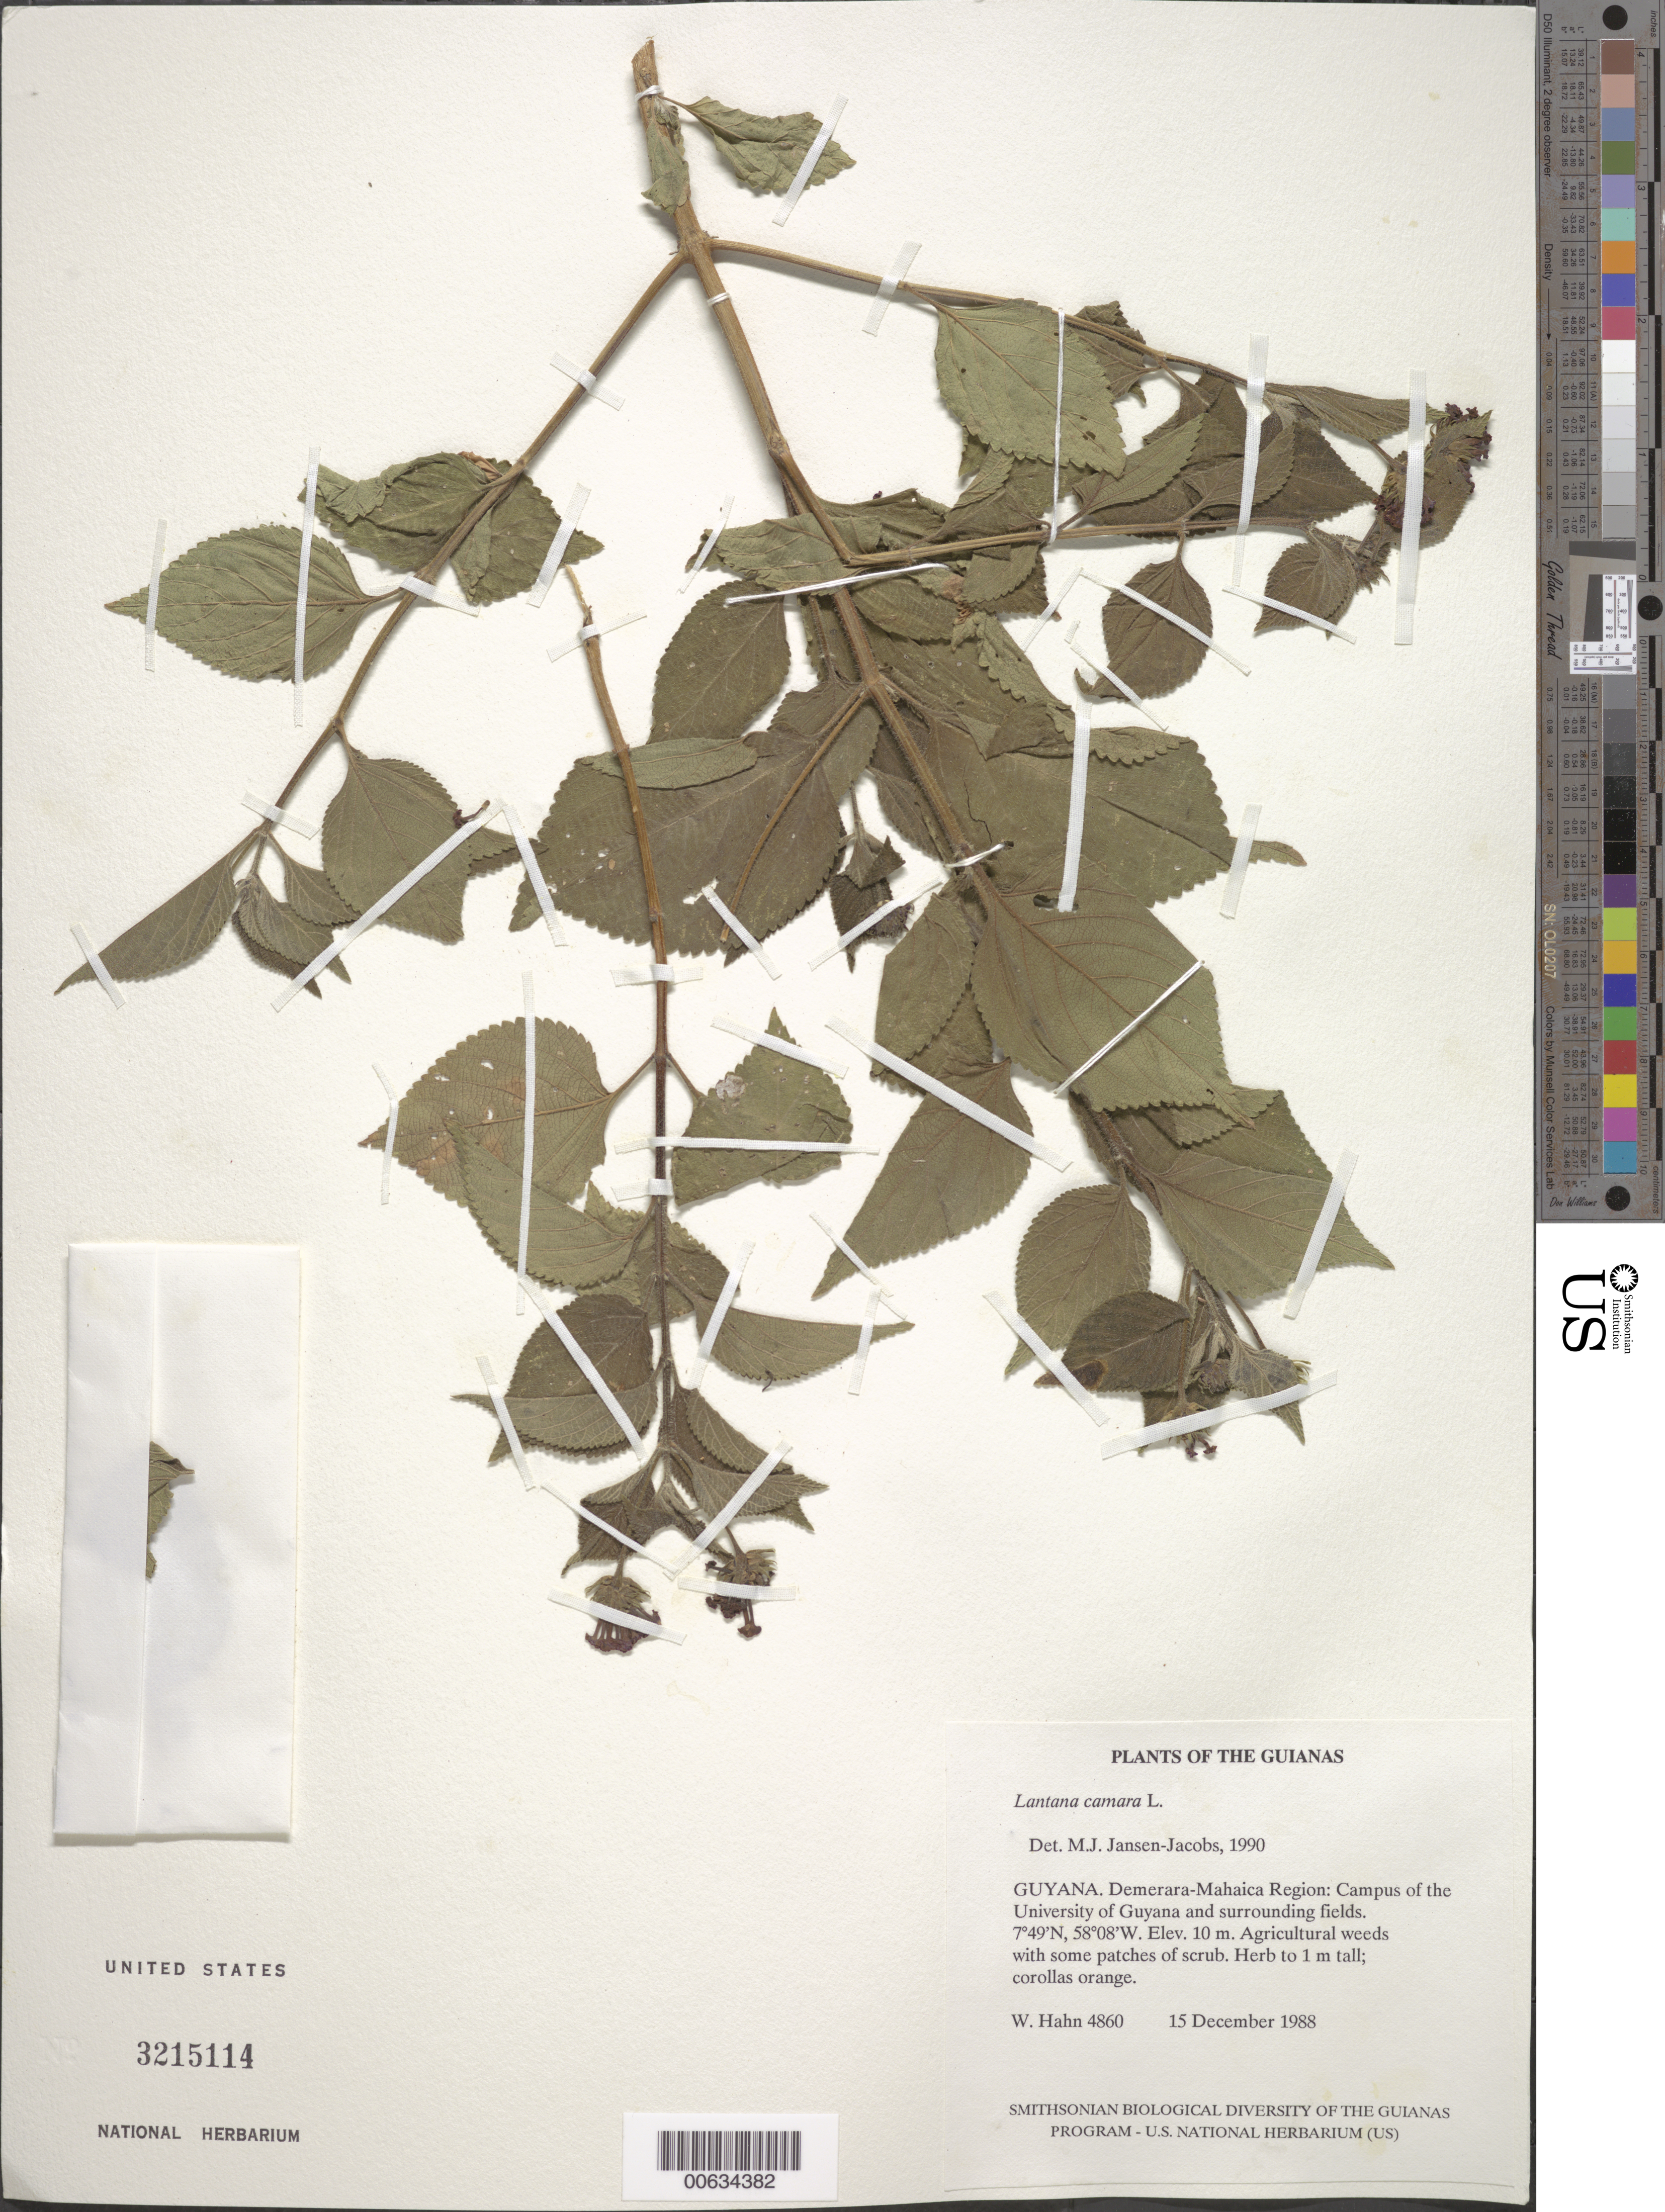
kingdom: Plantae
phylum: Tracheophyta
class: Magnoliopsida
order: Lamiales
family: Verbenaceae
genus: Lantana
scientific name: Lantana camara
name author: L.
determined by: Jansen-Jacobs, M. J., (U), Nationaal Herbarium Nederland, Utrecht University branch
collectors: W. Hahn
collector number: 4860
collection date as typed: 15 December 1988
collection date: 1988-12-15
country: Guyana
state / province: Demerara-Mahaica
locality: Campus of the University of Guyana and surrounding fields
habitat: Agricultural weeds with some patches of scrub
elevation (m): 10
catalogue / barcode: US 3215114